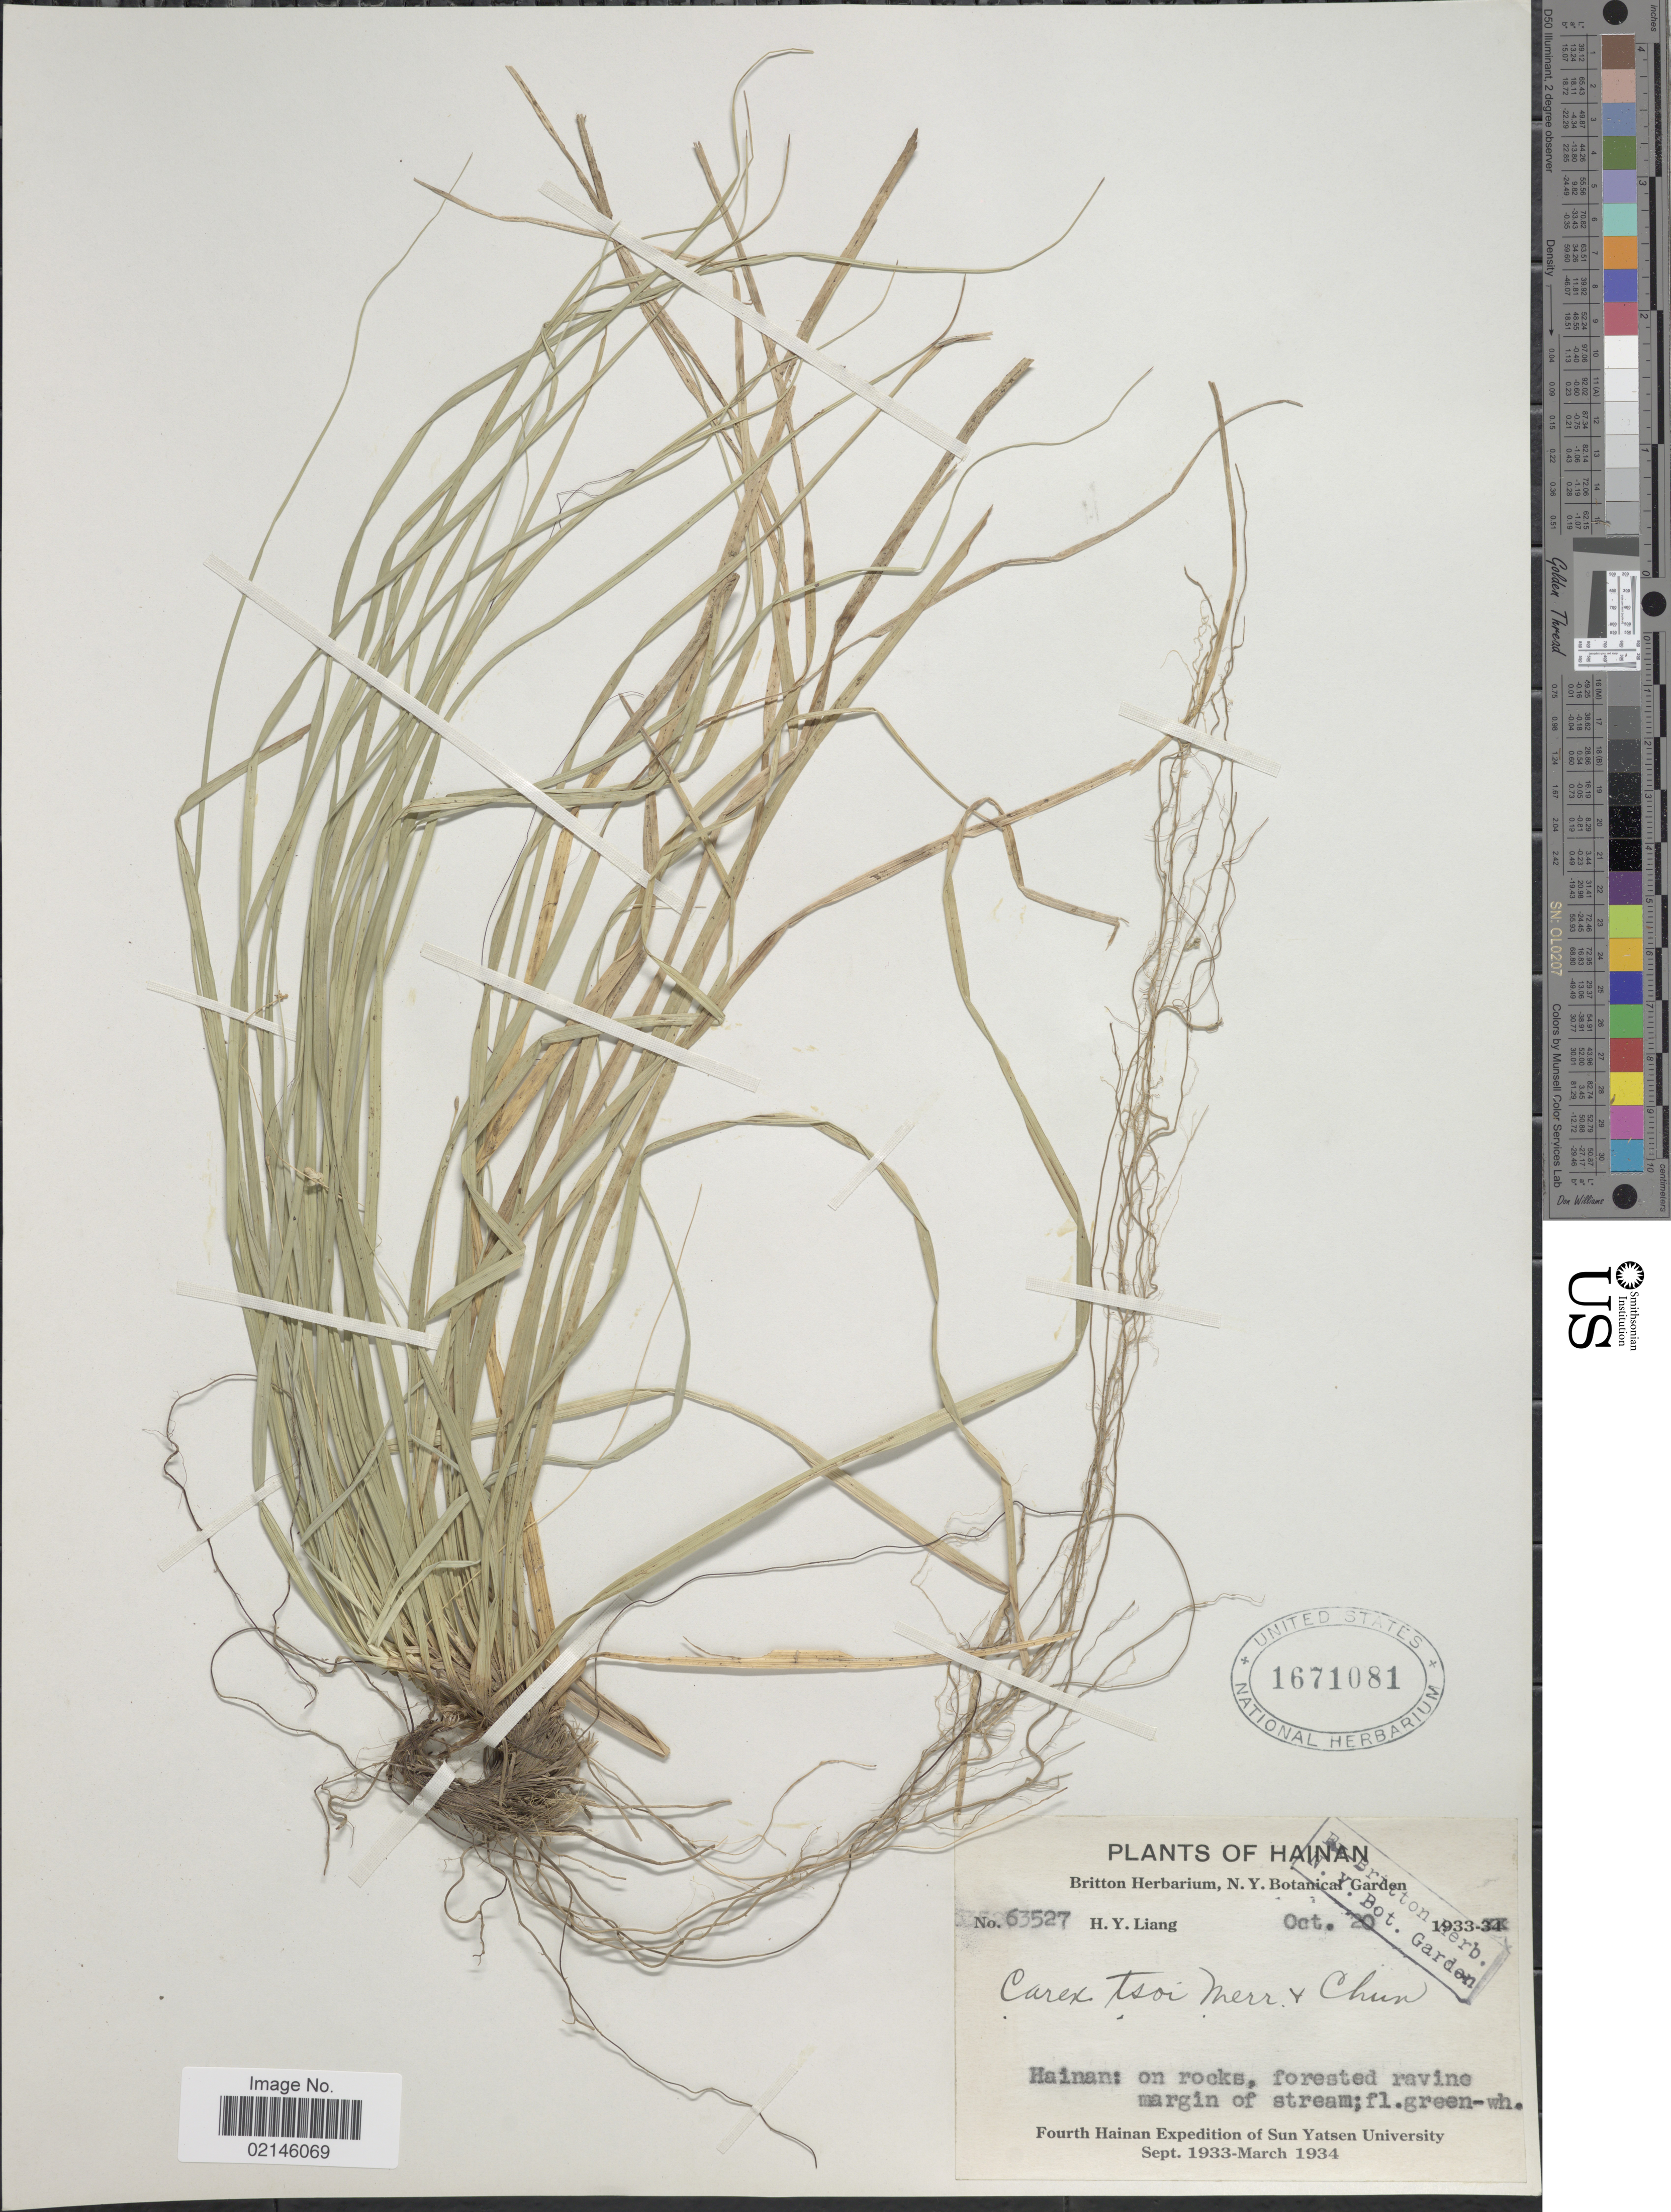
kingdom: Plantae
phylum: Tracheophyta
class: Liliopsida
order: Poales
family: Cyperaceae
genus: Carex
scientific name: Carex tsoi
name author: Merr. & Chun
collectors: H. Y. Liang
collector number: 63527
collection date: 1933-10-20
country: China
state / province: Hainan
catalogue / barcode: US 1671081